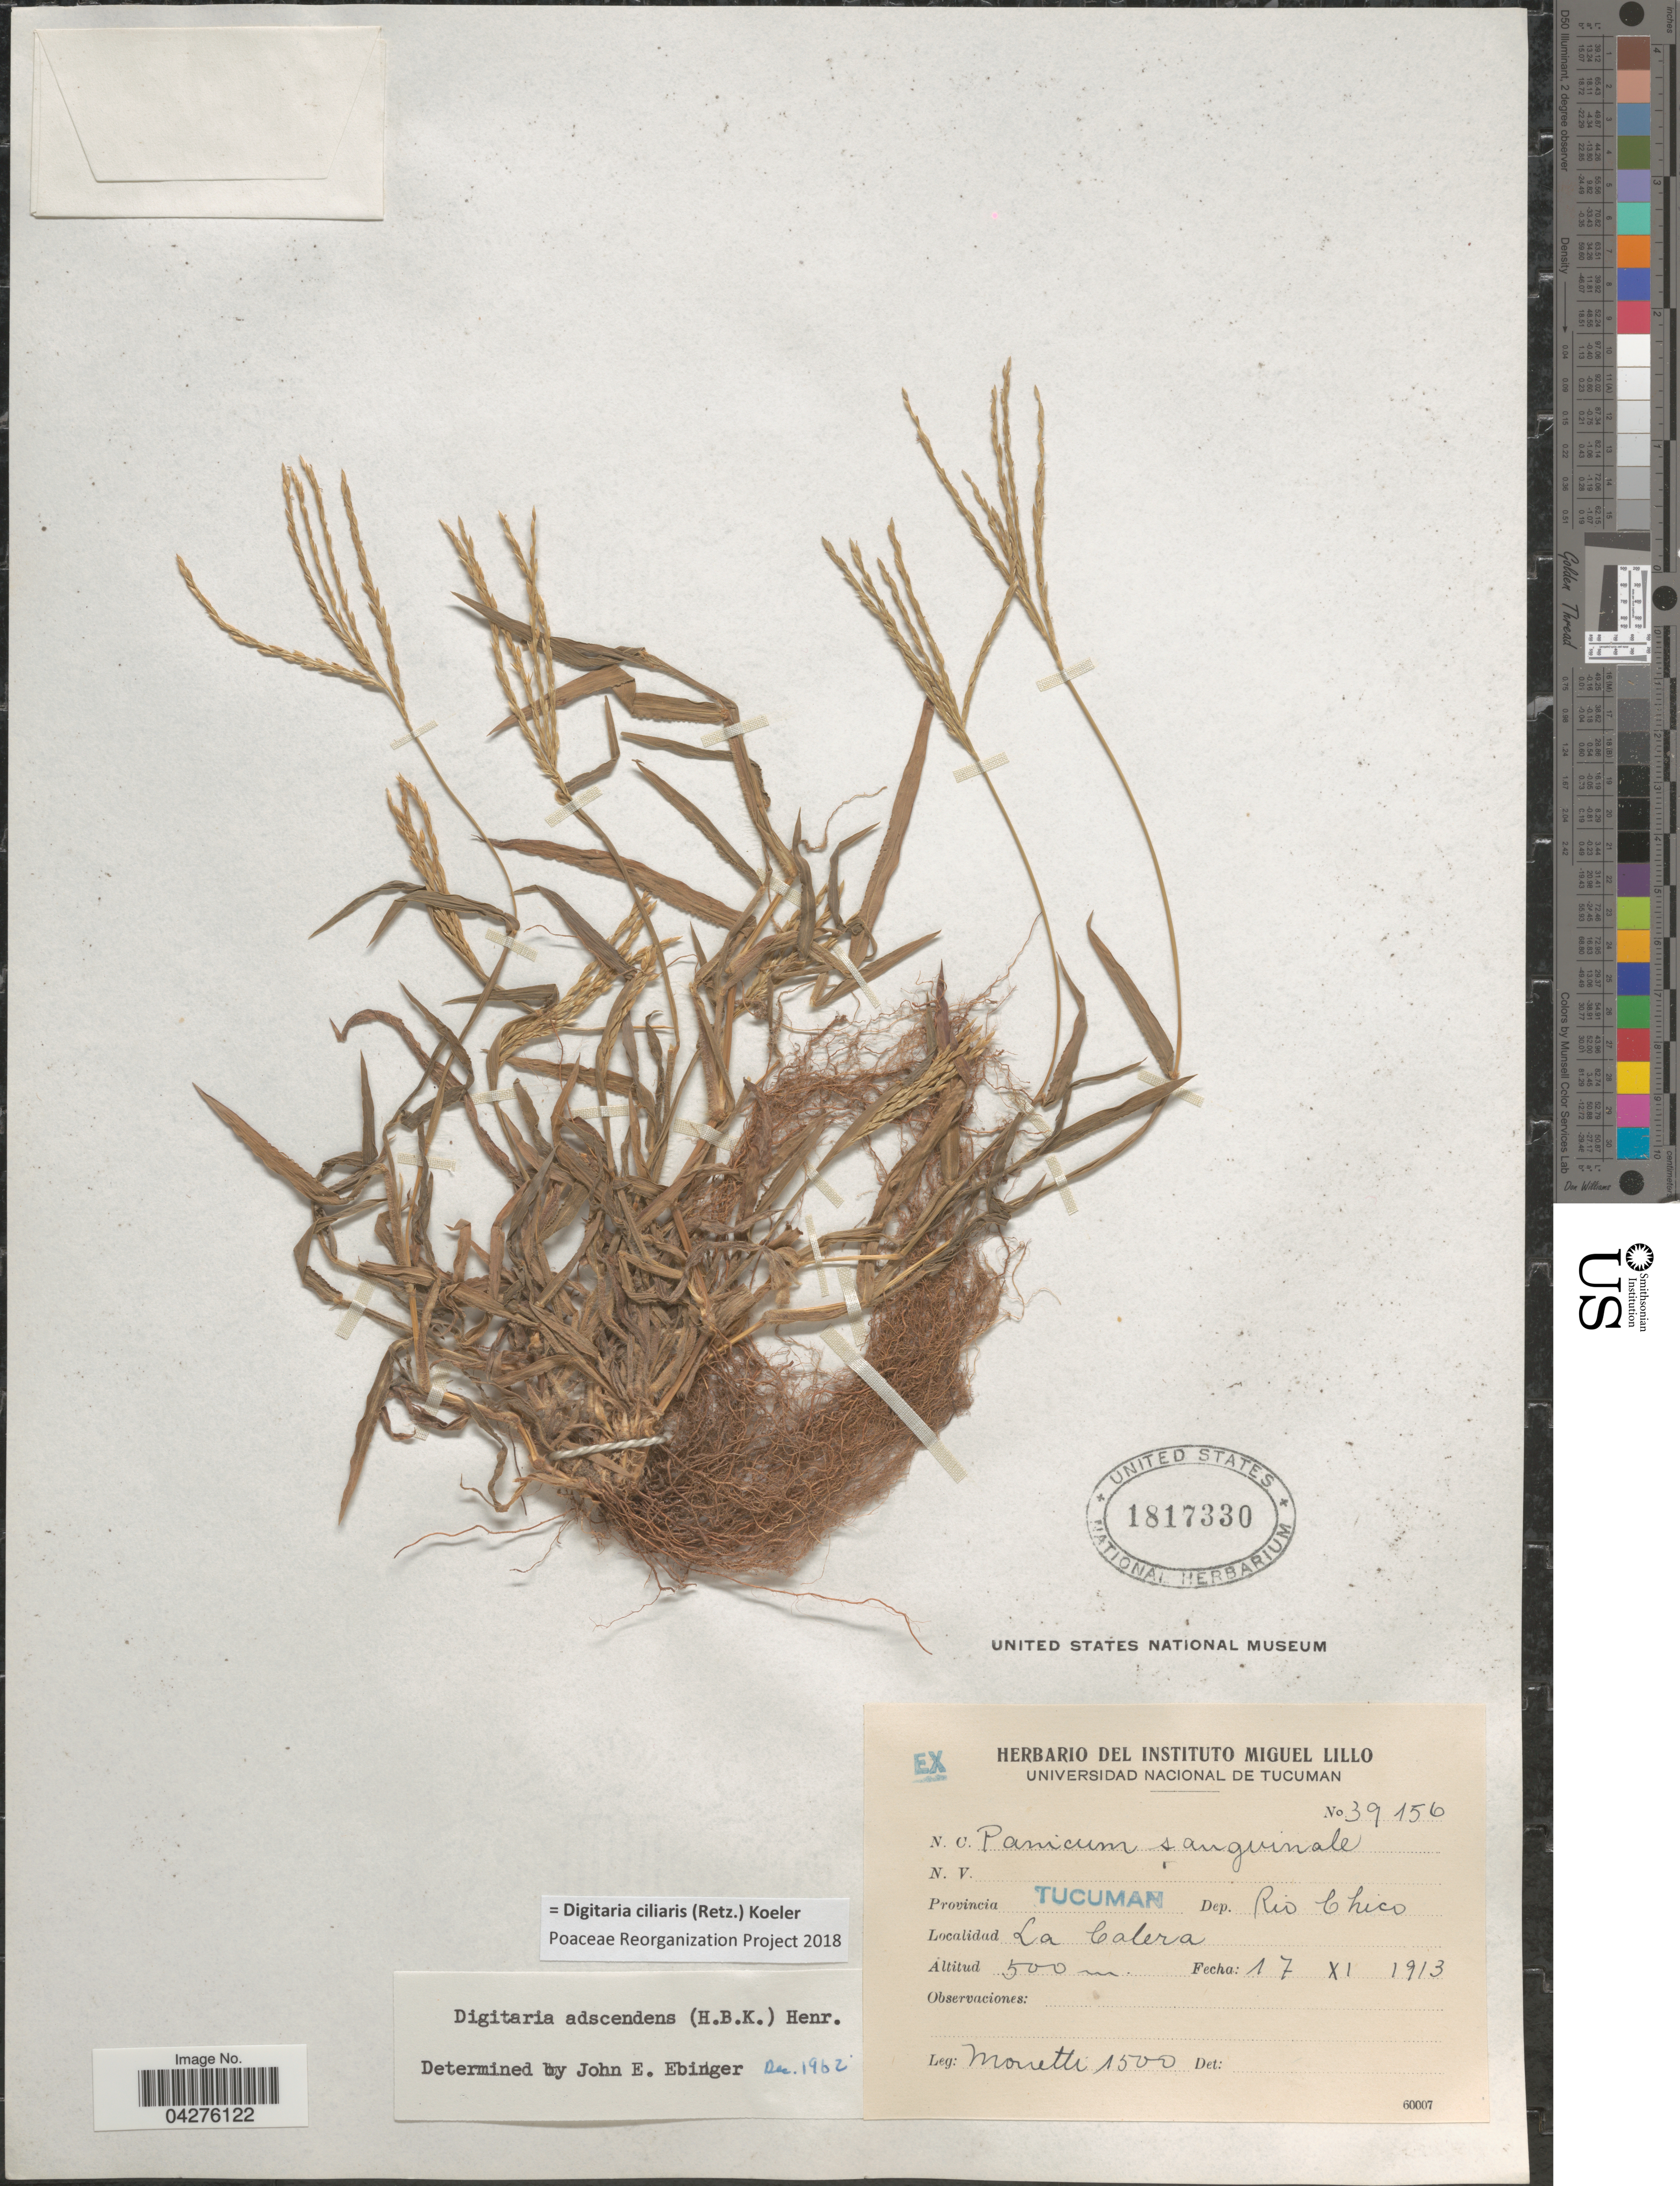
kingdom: Plantae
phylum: Tracheophyta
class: Liliopsida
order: Poales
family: Poaceae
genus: Digitaria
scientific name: Digitaria ciliaris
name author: (Retz.) Koeler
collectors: Monetti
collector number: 1500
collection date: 1913-11-17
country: Argentina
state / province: Tucuman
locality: Dep. Rio Chico. La Calera.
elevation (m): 500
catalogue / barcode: US 1817330